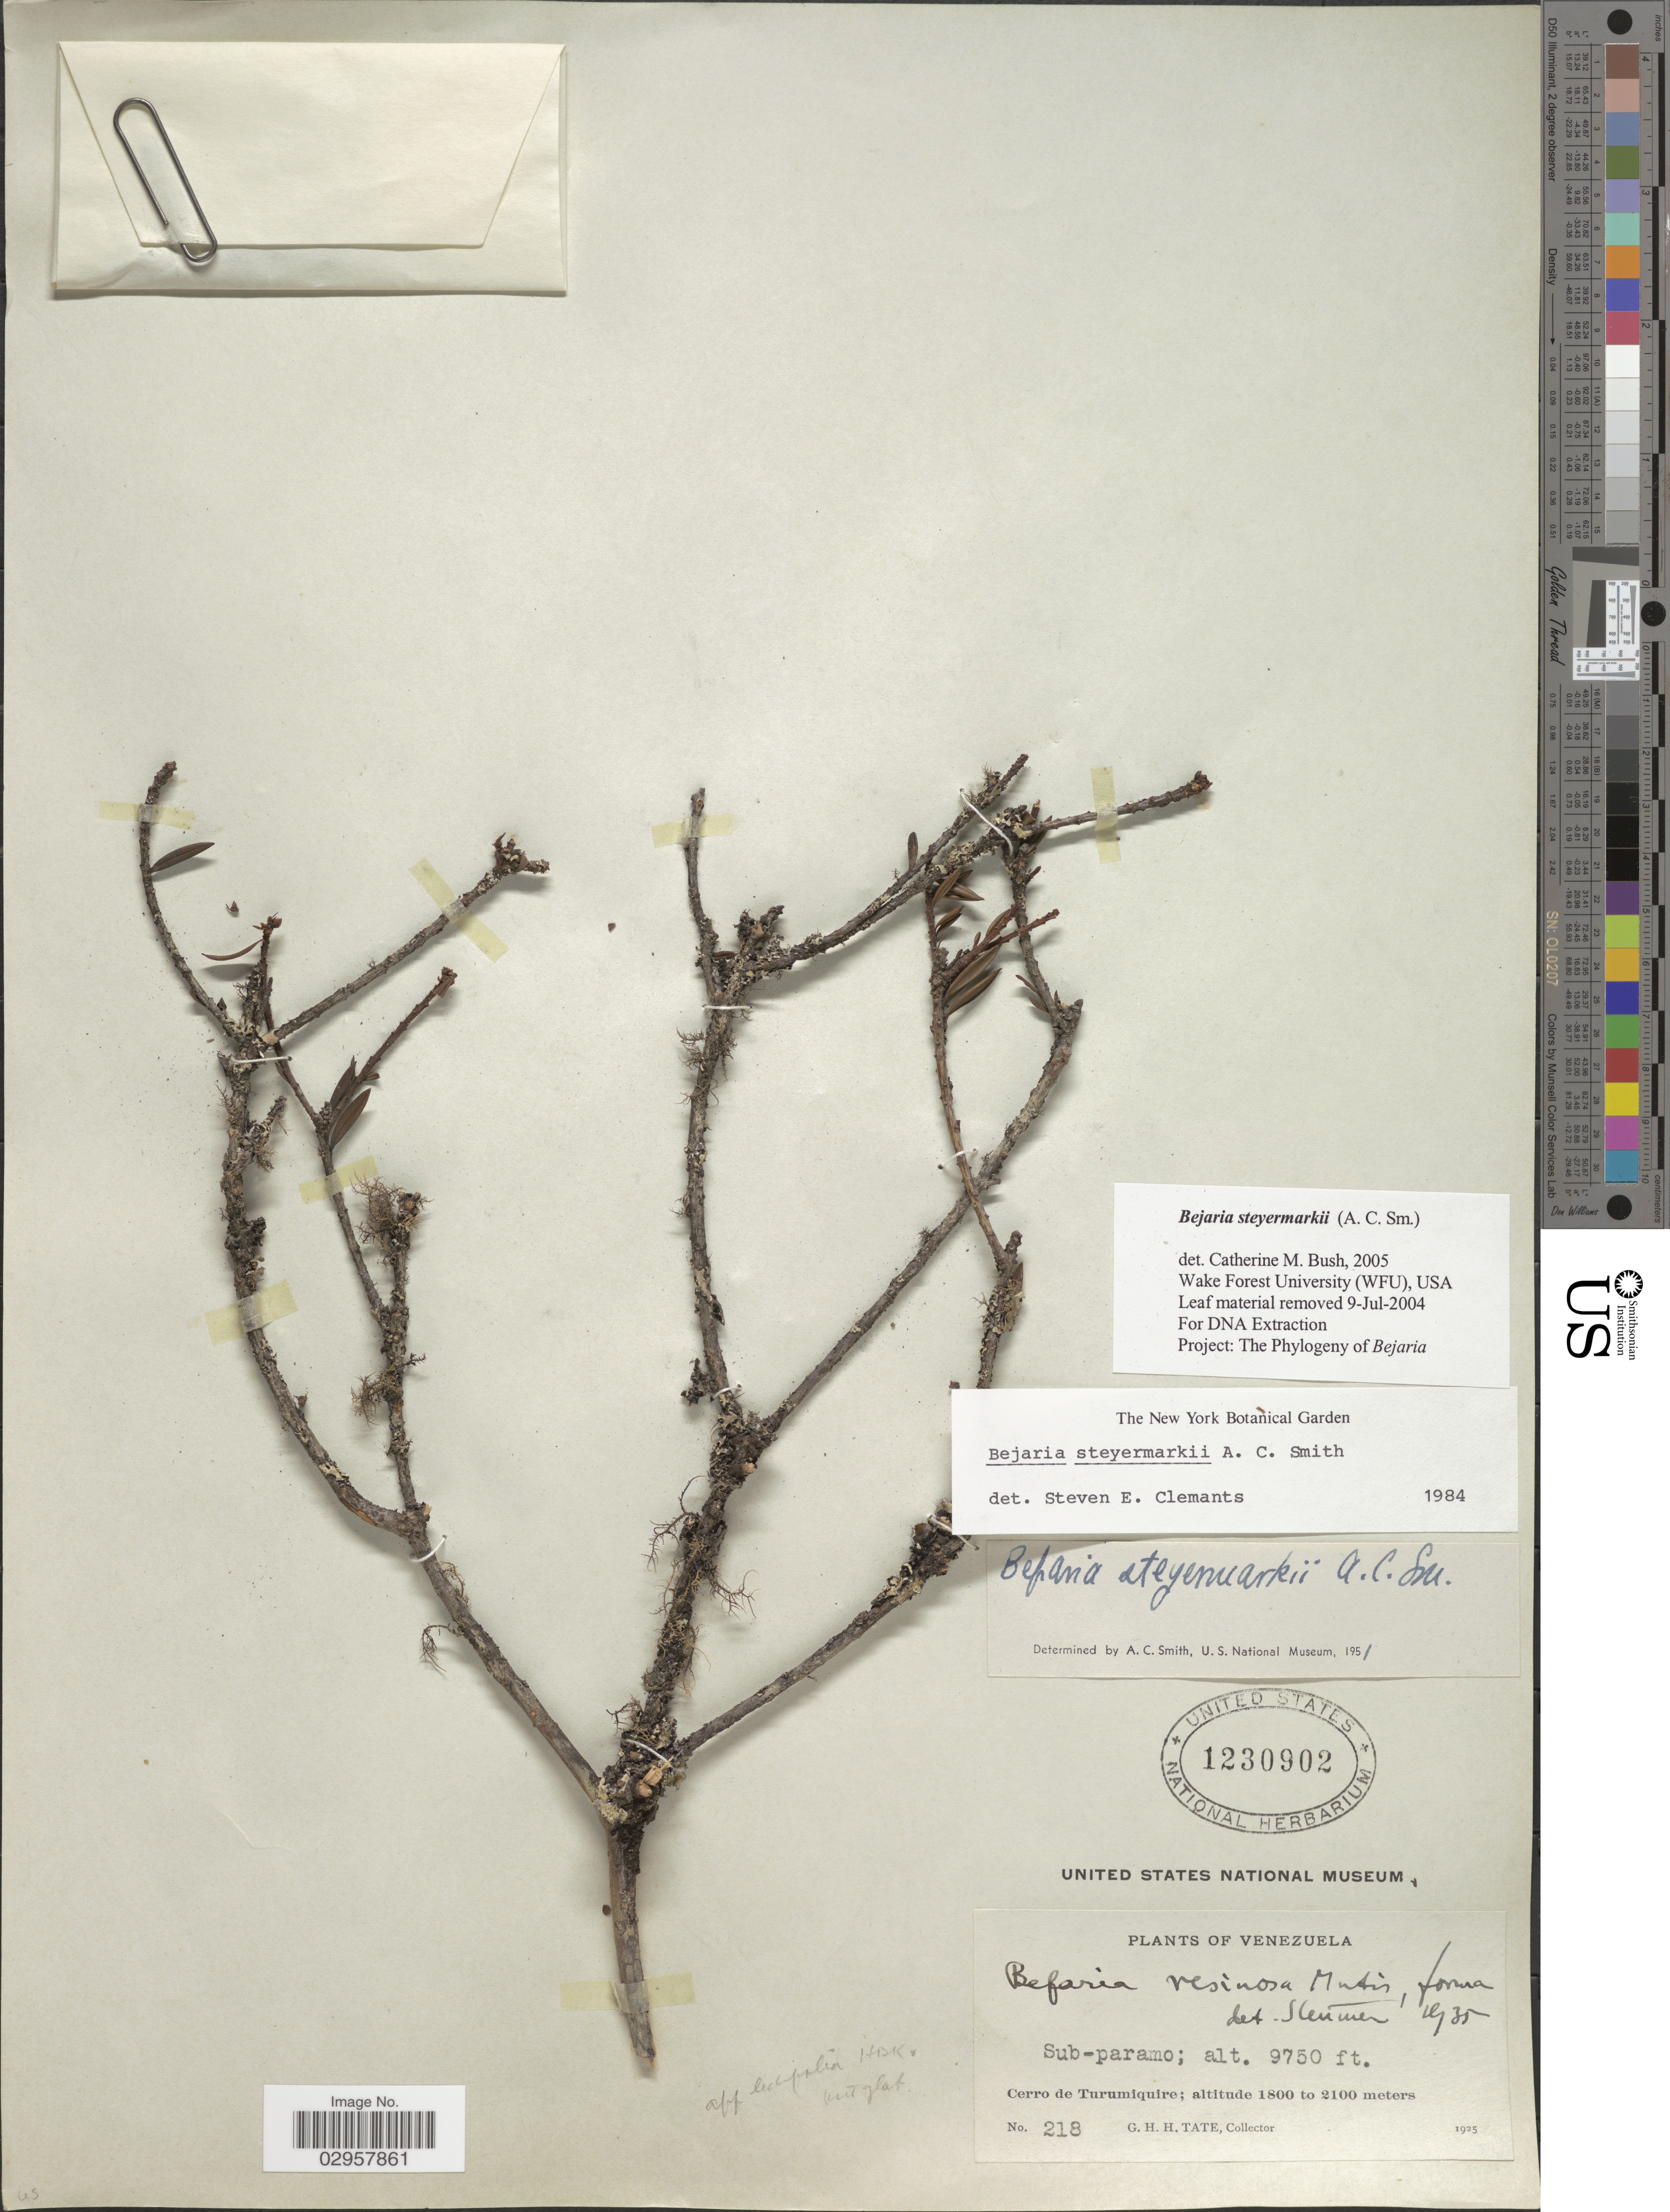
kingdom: Plantae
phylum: Tracheophyta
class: Magnoliopsida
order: Ericales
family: Ericaceae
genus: Bejaria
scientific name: Bejaria steyermarkii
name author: A.C. Sm.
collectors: G. H. H.Tate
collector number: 218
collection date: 1925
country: Venezuela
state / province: Sucre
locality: Cerro de Turumuquire.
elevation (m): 2972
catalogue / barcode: US 1230902